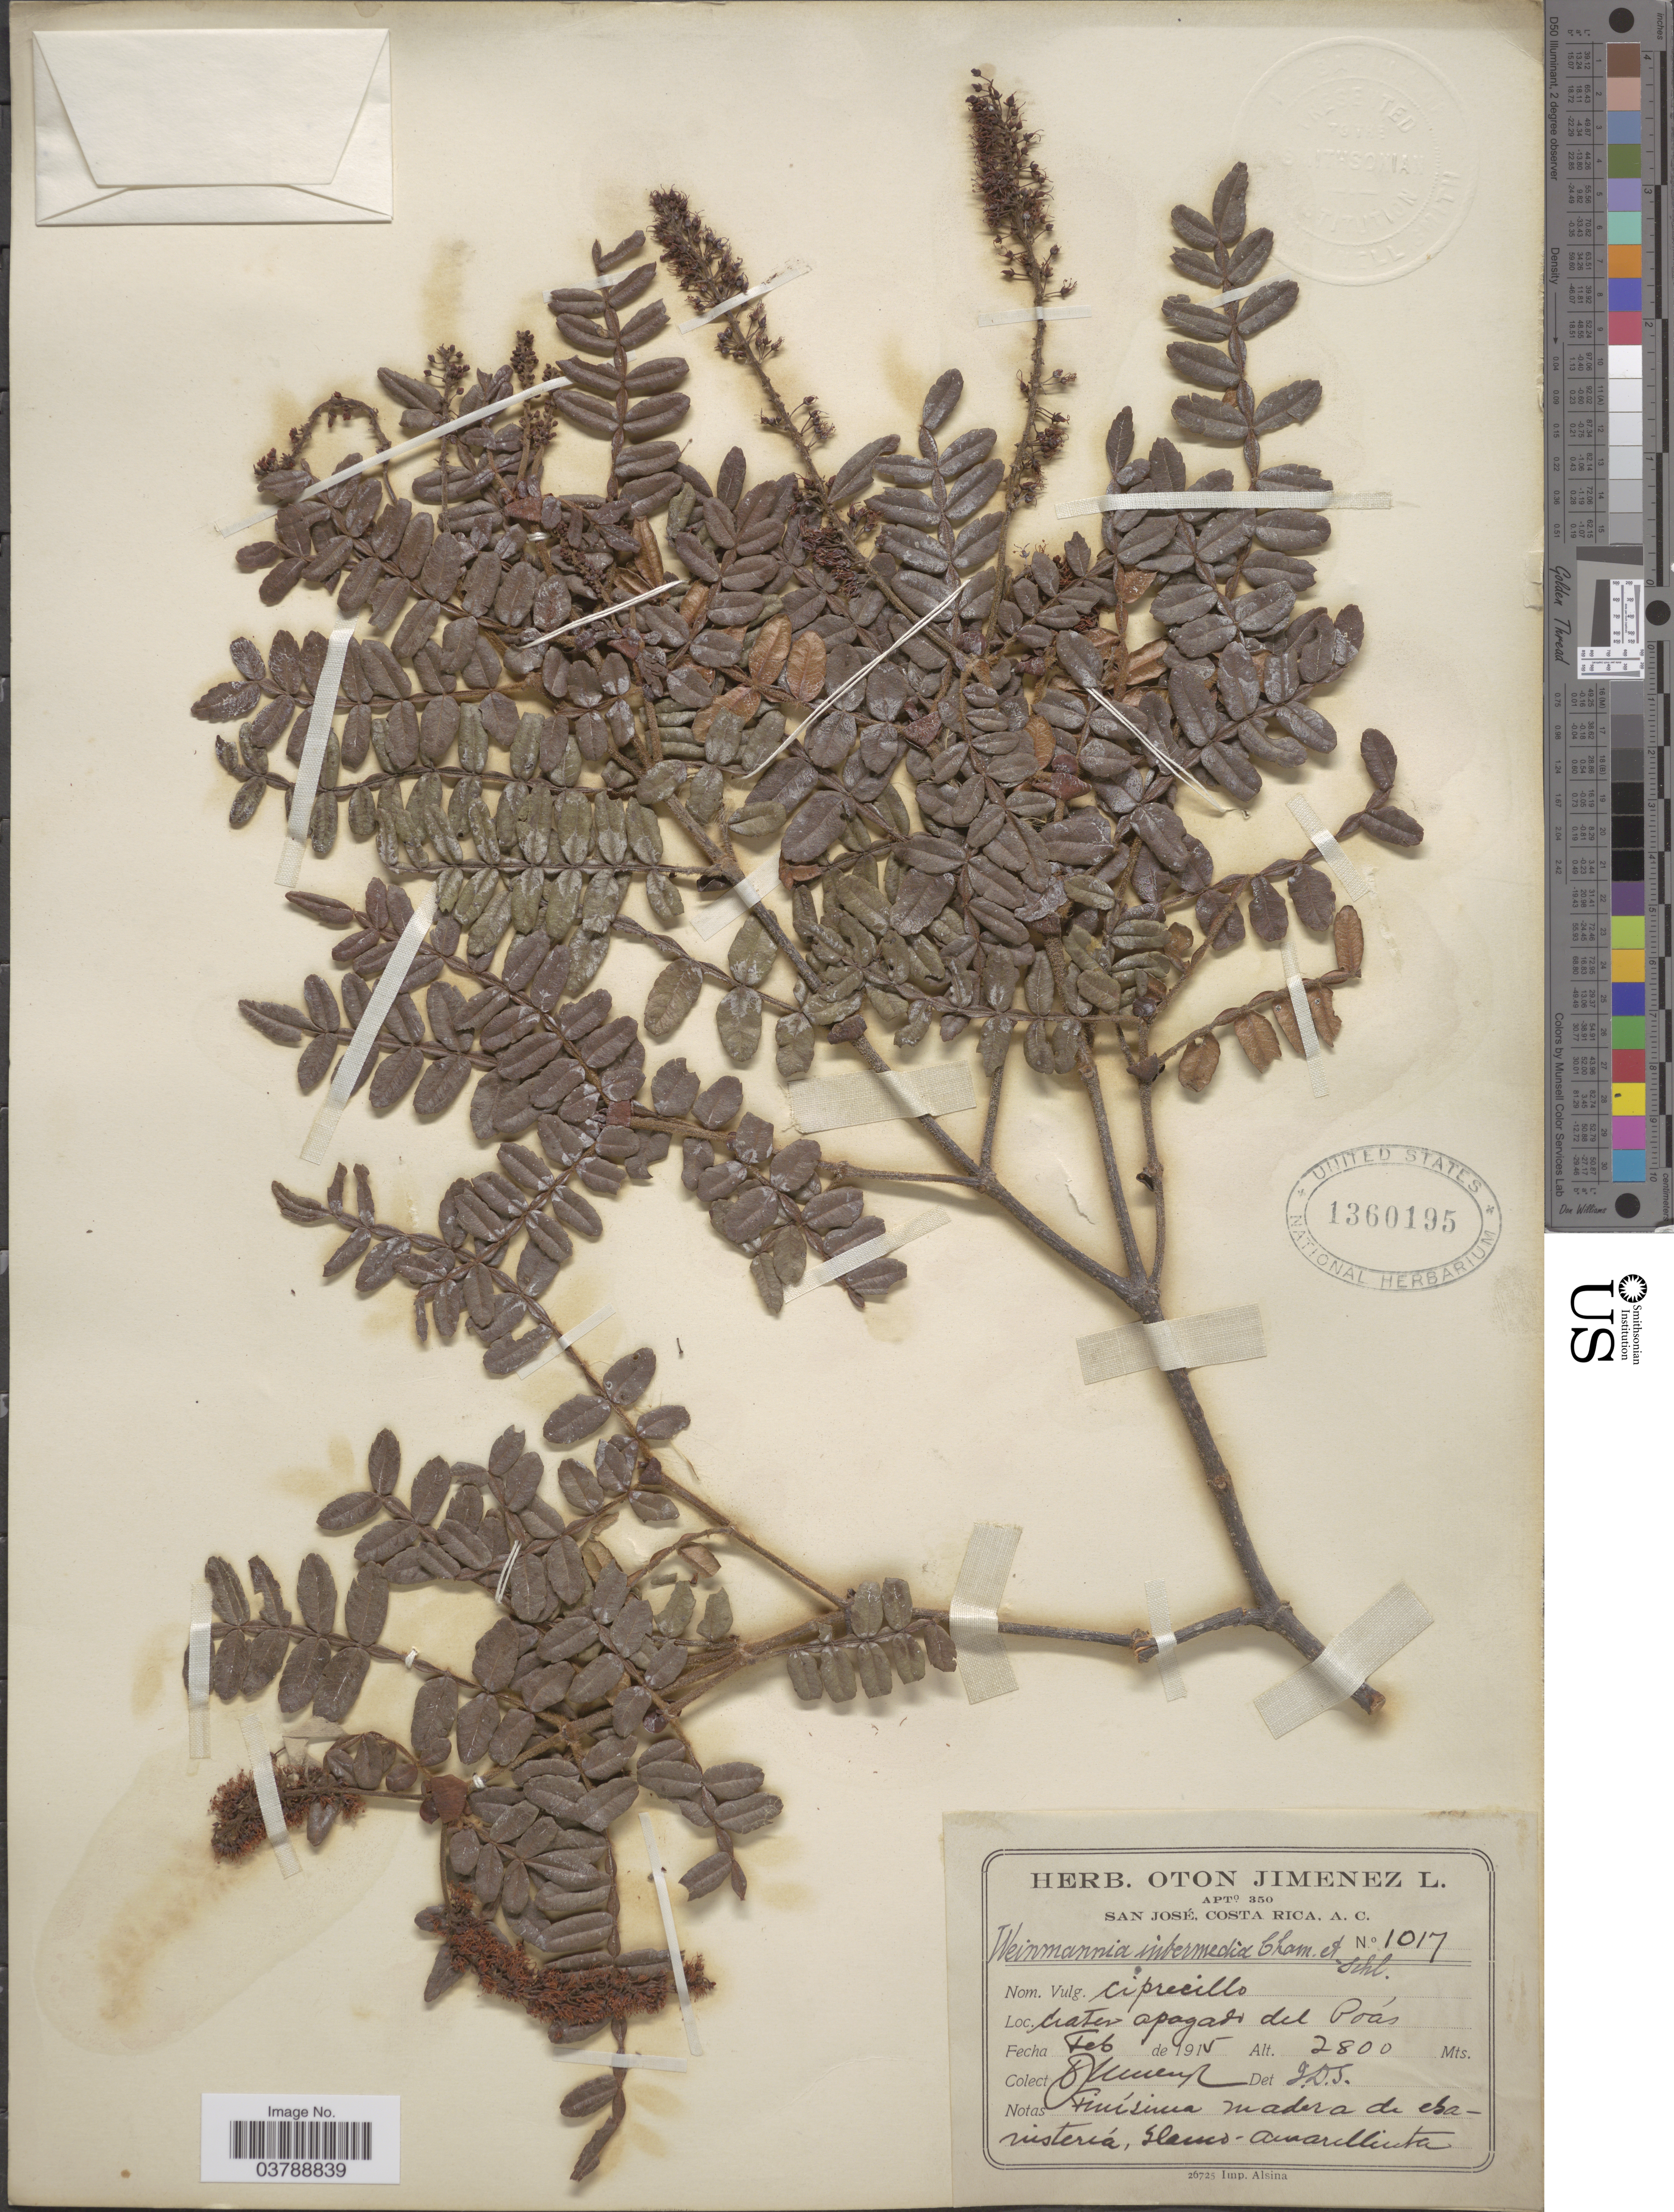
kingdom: Plantae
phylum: Tracheophyta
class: Magnoliopsida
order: Oxalidales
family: Cunoniaceae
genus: Weinmannia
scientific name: Weinmannia pinnata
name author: L.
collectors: O. Jiménez L.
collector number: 1017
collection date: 1915-02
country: Costa Rica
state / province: San José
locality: Crater apagado del Poás.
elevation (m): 2800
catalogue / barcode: US 1360195